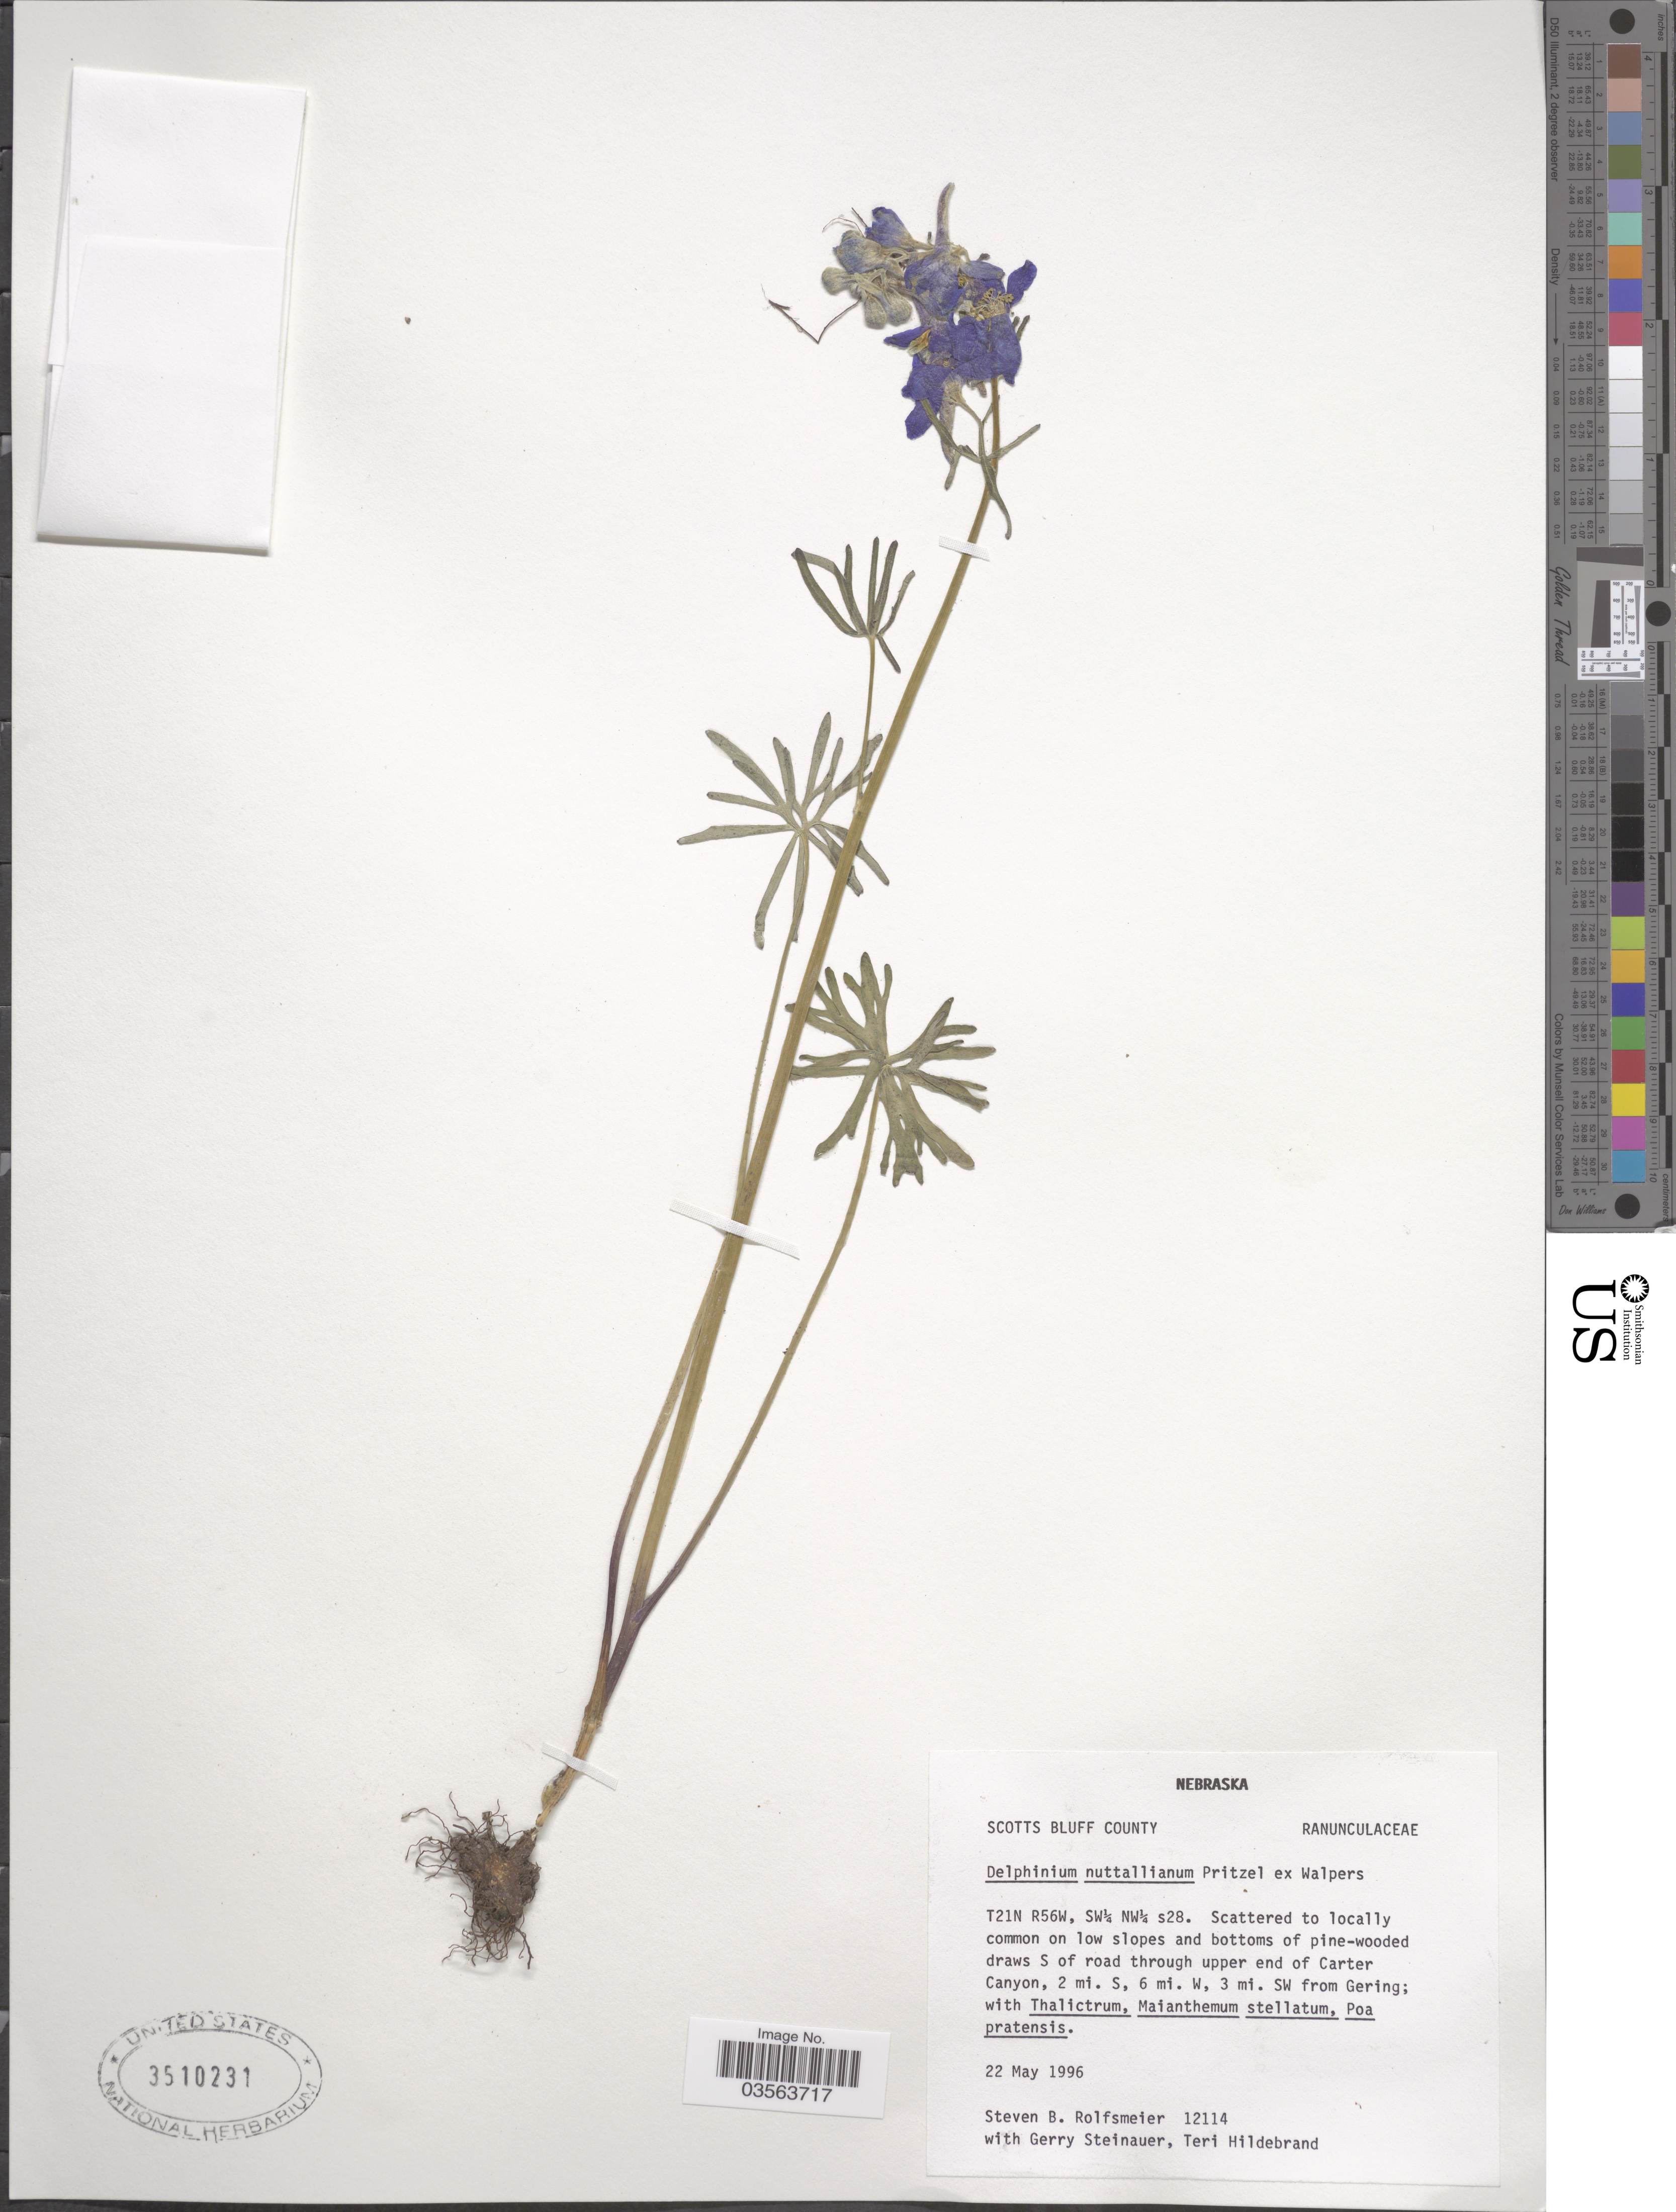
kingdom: Plantae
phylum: Tracheophyta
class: Magnoliopsida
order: Ranunculales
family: Ranunculaceae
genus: Delphinium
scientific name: Delphinium nuttallianum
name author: E. Pritz. ex Walpers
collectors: S. Rolfsmeier, G. Steinauer & T. Hildebrand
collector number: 12114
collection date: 1996-05-22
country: United States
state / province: Nebraska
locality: Scotts Bluff County. T21N R56W, SW¼ NW¼ s28. Scattered to locally common on low slopes and bottoms of pine-wooded draws S of road through upper end of Carter Canyon, 2 mi. S, 6 mi W, 3 mi. SW from Gering.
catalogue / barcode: US 3510231